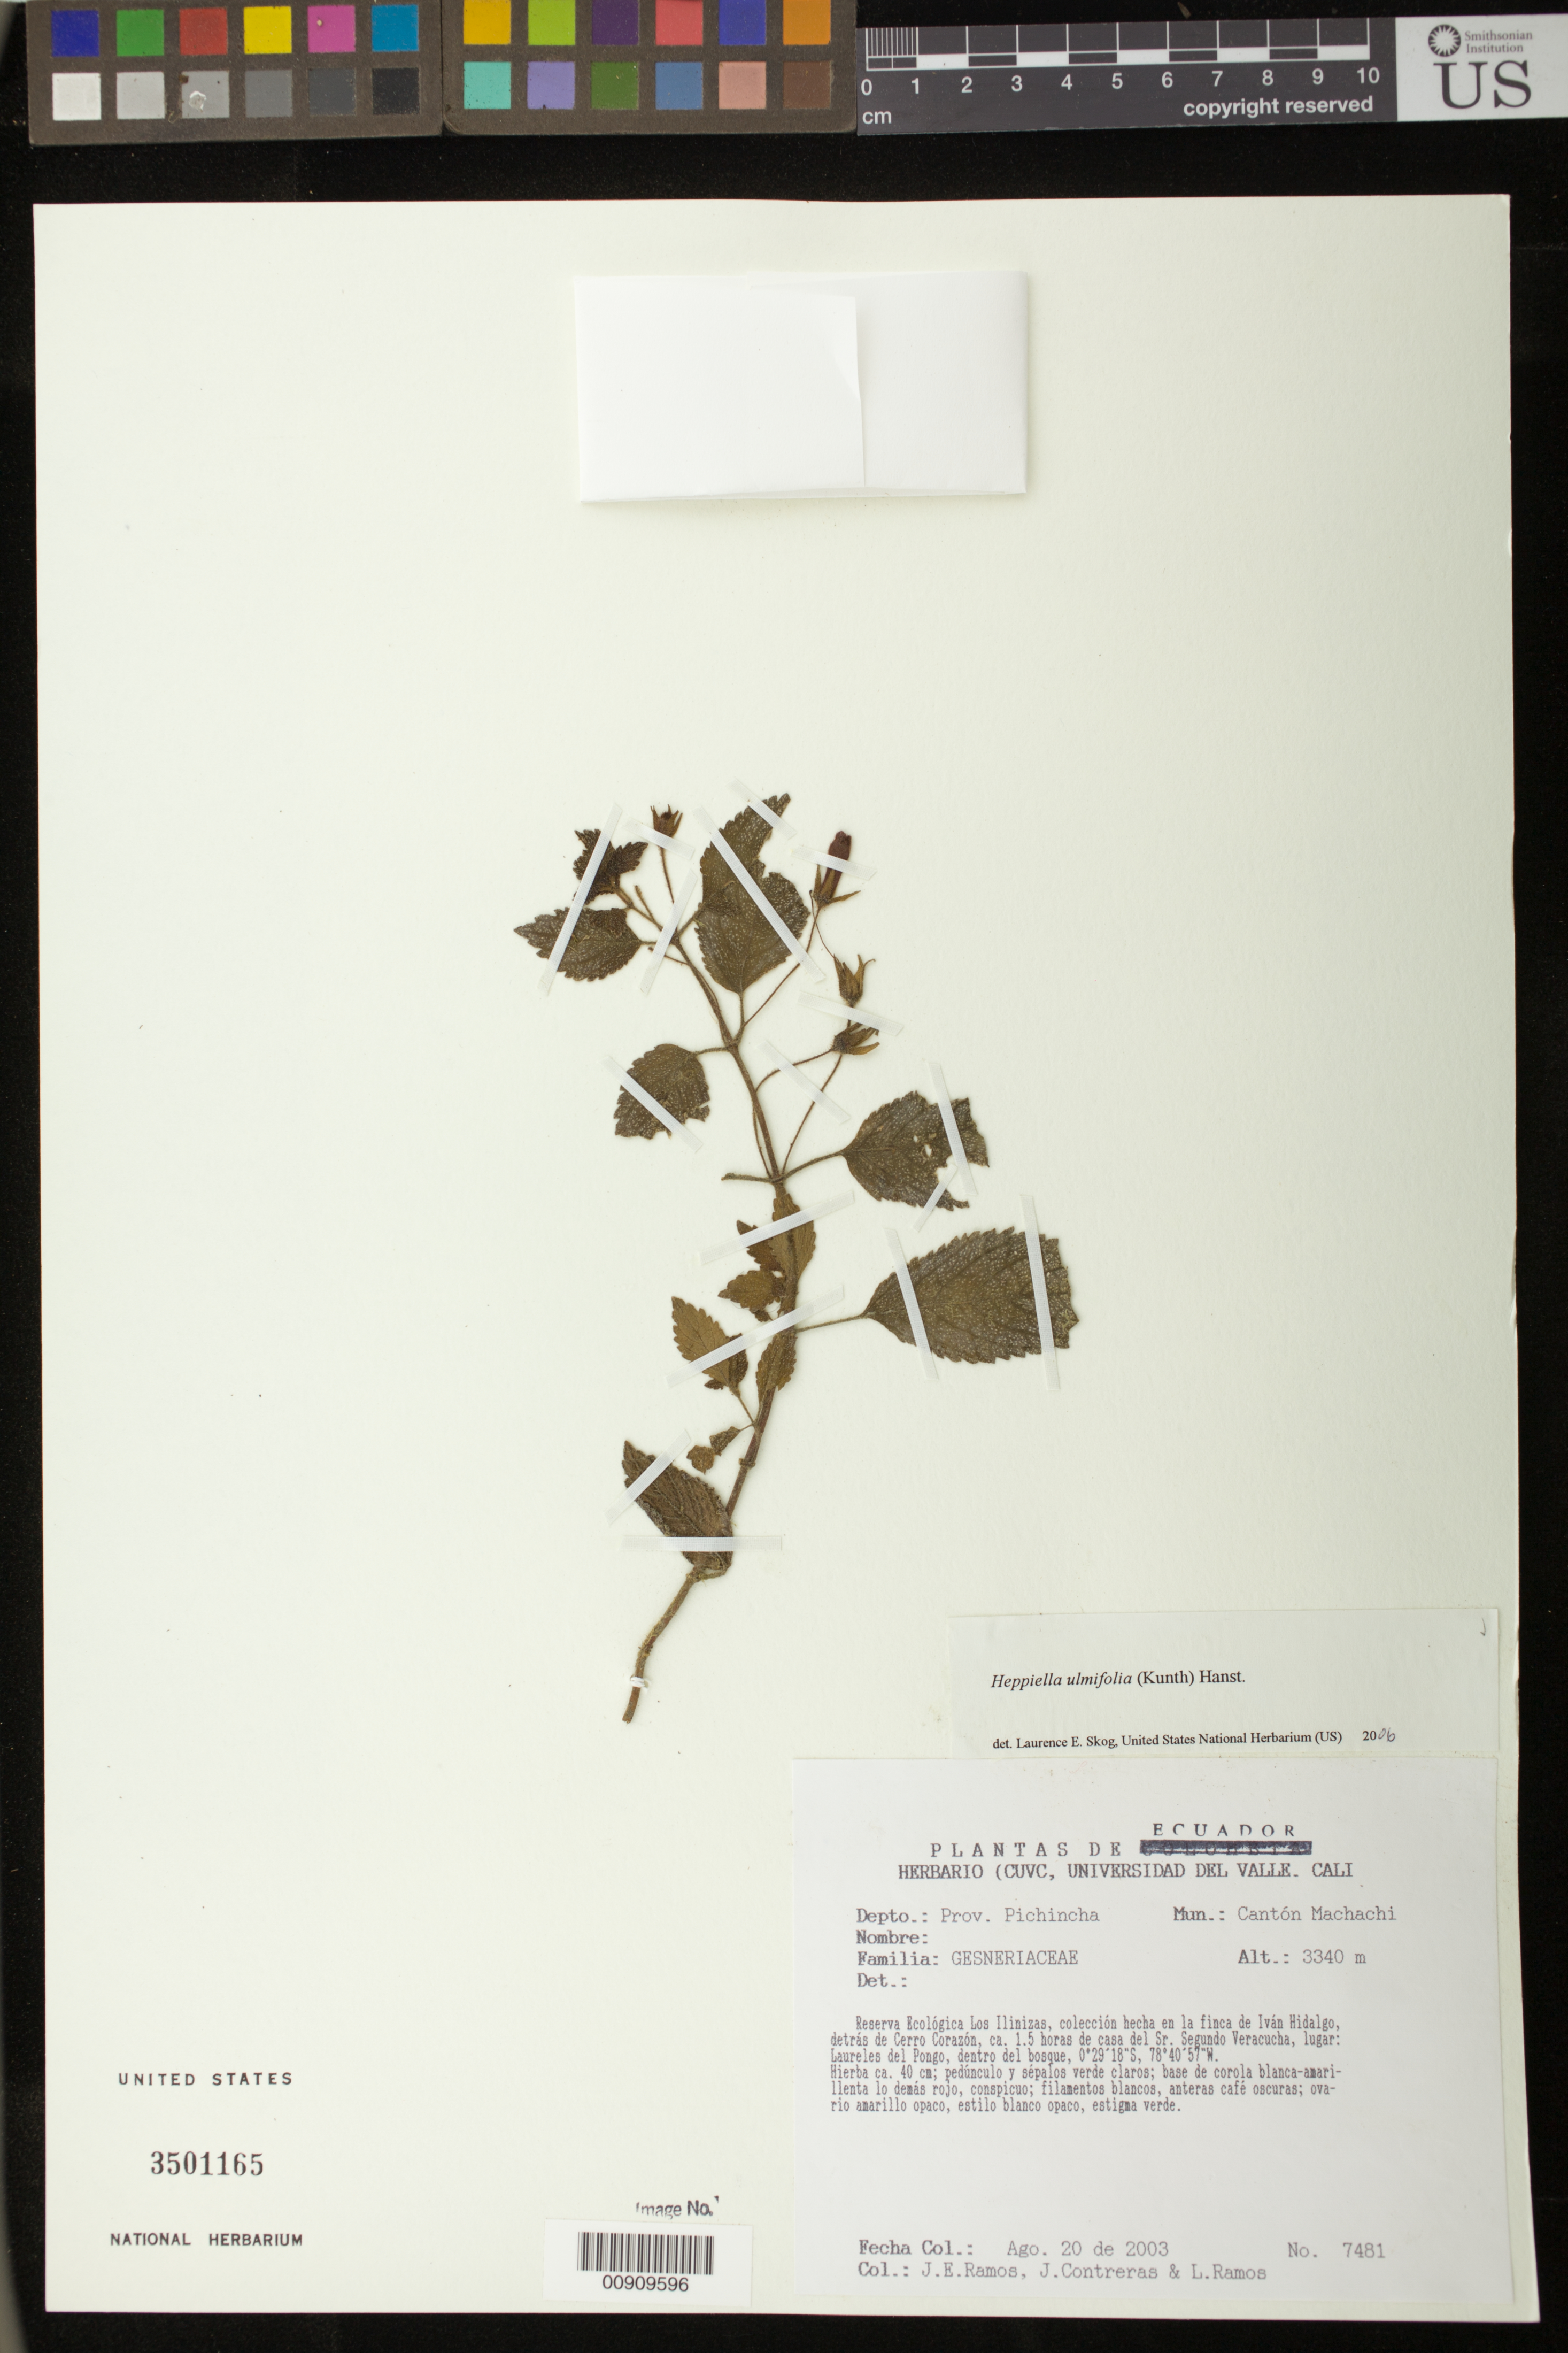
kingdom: Plantae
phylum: Tracheophyta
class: Magnoliopsida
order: Lamiales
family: Gesneriaceae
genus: Heppiella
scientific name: Heppiella ulmifolia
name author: (Kunth) Hanst.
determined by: Skog, Laurence E.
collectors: J. E. Ramos, J. Contreras & L. Ramos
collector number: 7481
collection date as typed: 20 Aug 2003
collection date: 2003-08-20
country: Ecuador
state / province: Pichincha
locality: Cantón Machachi, Reserva Ecológica Los Ilinizas, colección hecha en la finca de Iván Hidalgo, detrás de Cerro Corazón, ca. 1.5 horas de casa del Sr. Segundo Veracucha, lugar: Laureles del Pongo, dentro del bosque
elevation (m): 3340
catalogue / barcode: US 3501165